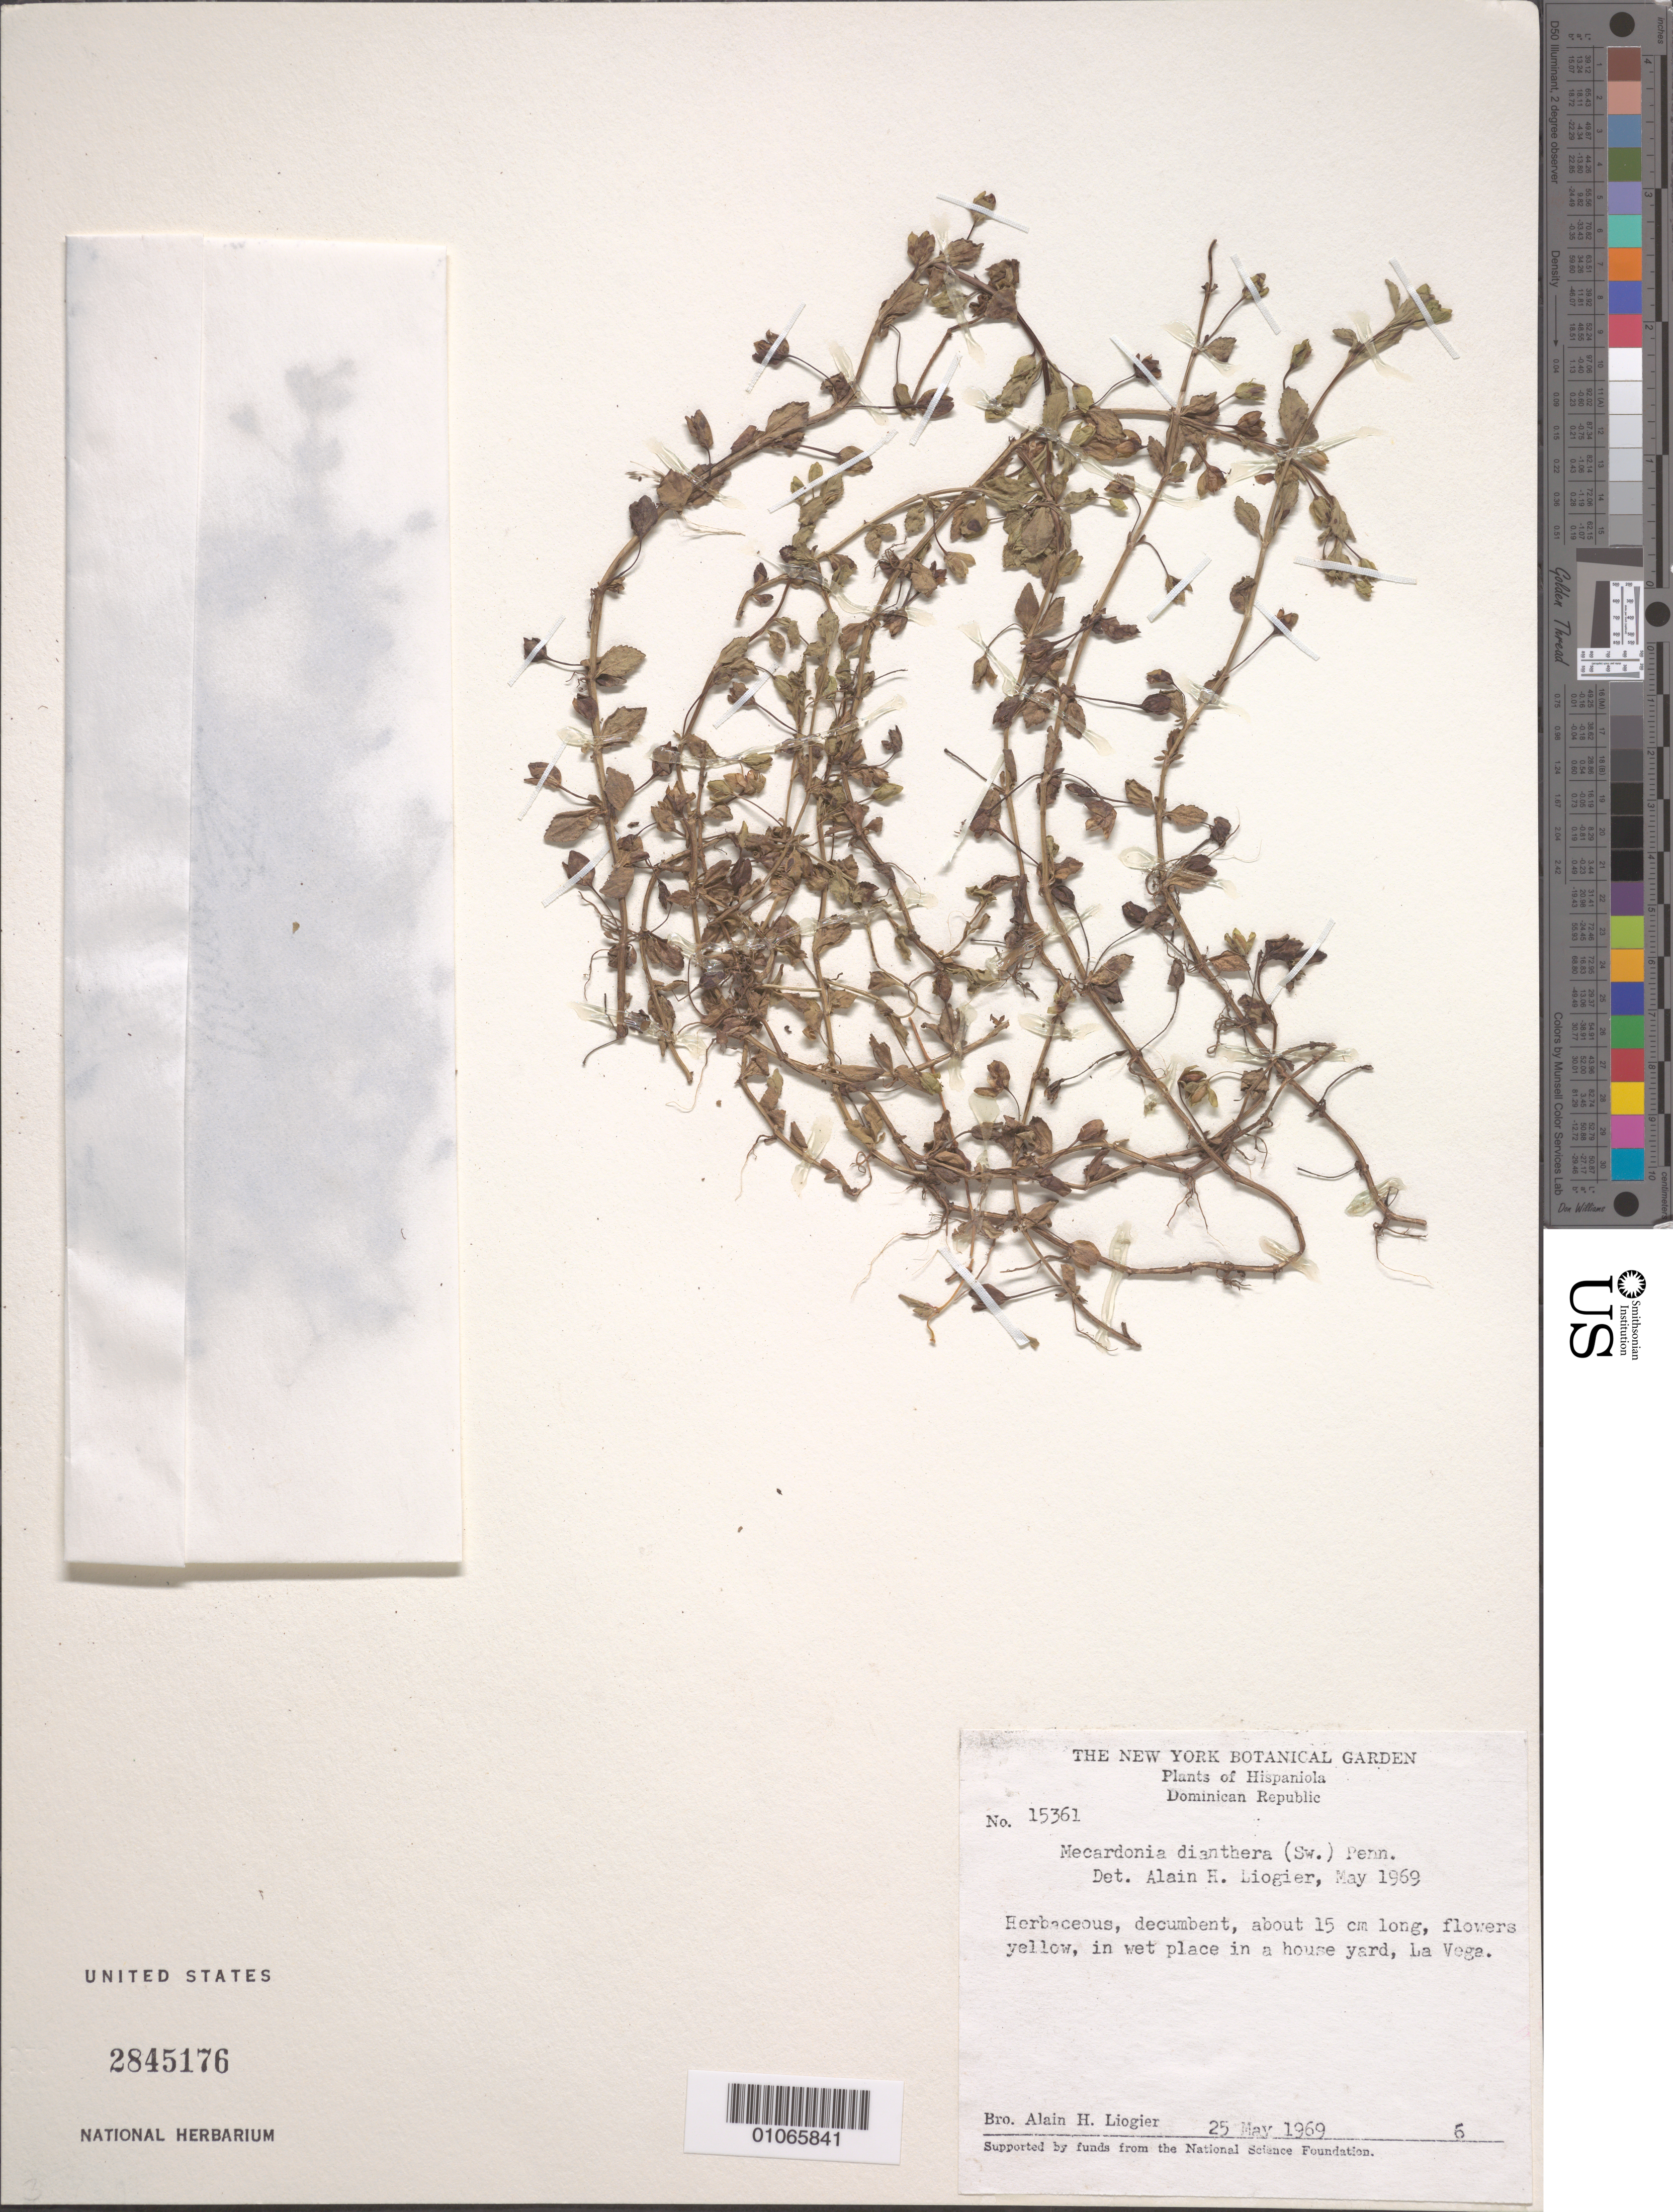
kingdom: Plantae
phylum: Tracheophyta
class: Magnoliopsida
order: Lamiales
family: Plantaginaceae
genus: Mecardonia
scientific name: Mecardonia dianthera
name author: (Sw.) Pennell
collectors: A. H. Liogier & A. H. Liogier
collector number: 15361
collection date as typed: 25 Mar 1969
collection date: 1969-03-25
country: Dominican Republic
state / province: La Vega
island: Hispaniola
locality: In wet place in a house yard, La Vega.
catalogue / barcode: US 2845176